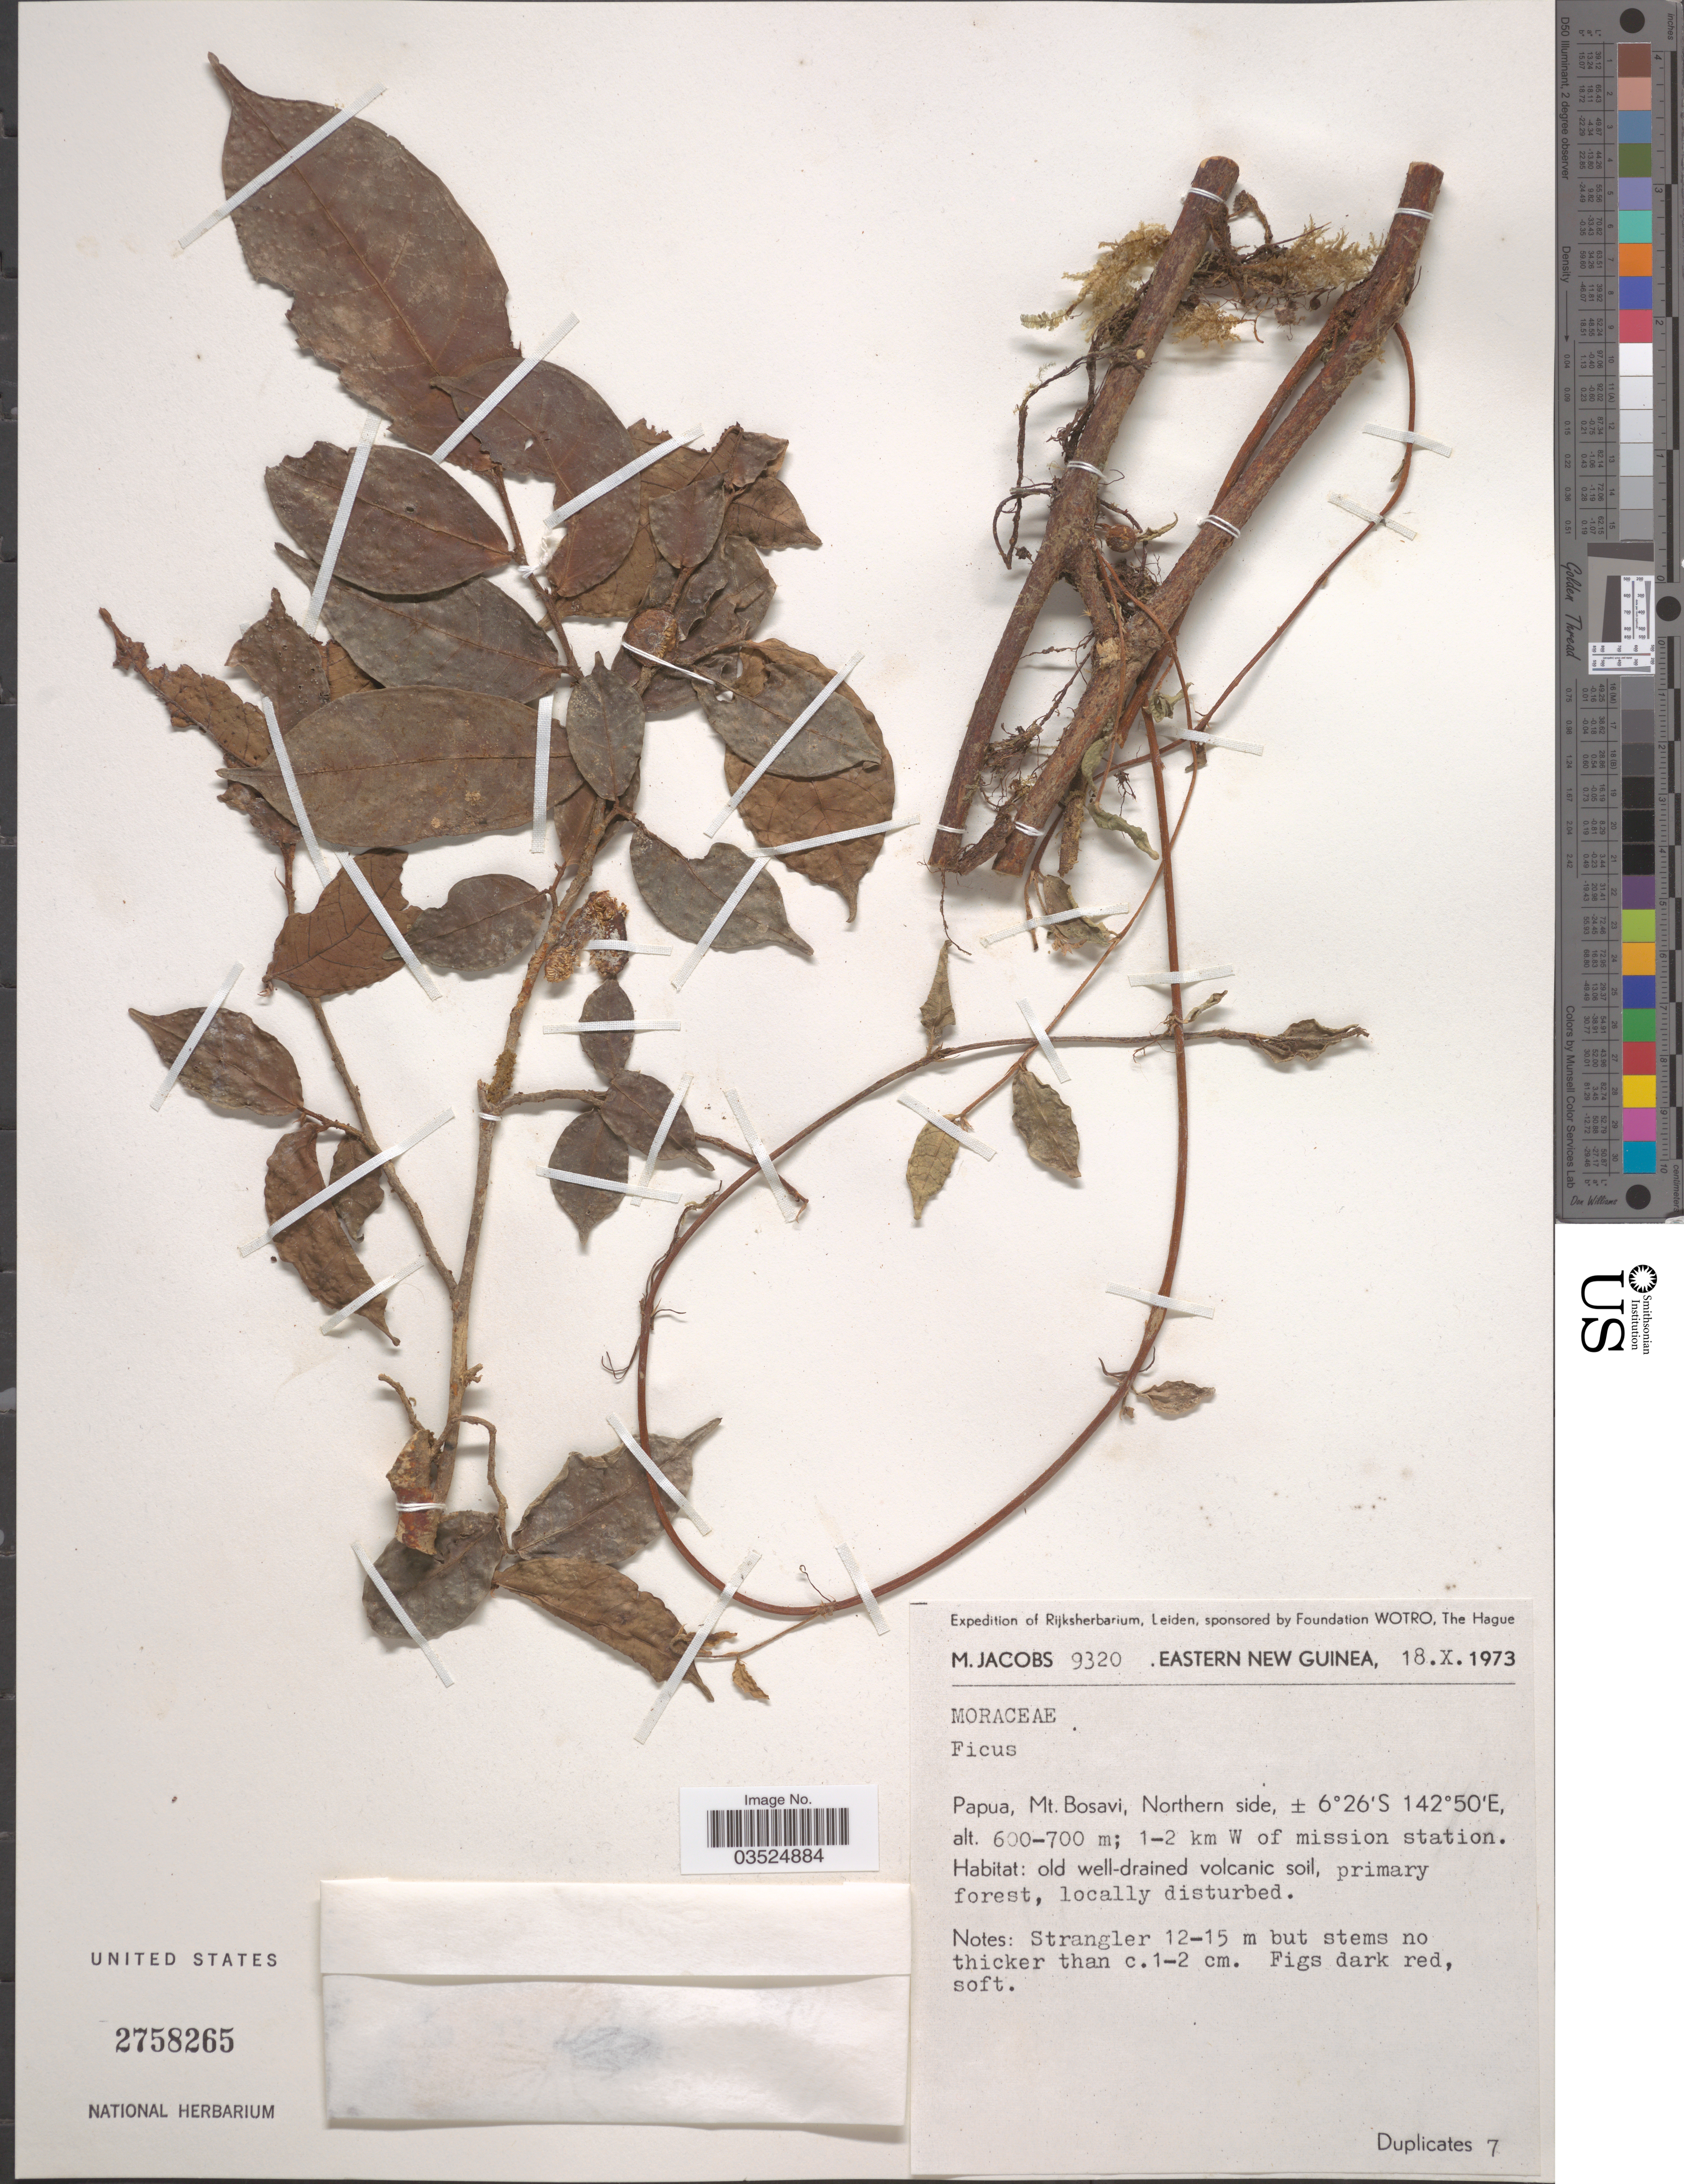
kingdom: Plantae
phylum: Tracheophyta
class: Magnoliopsida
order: Rosales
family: Moraceae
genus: Ficus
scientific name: Ficus sp.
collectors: M. Jacobs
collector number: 9320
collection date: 1973-10-18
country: Papua New Guinea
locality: Eastern New Guinea. Papua, Mt. Bosavi, Northern side, 1-2 km W of mission station.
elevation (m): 600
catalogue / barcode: US 2758265